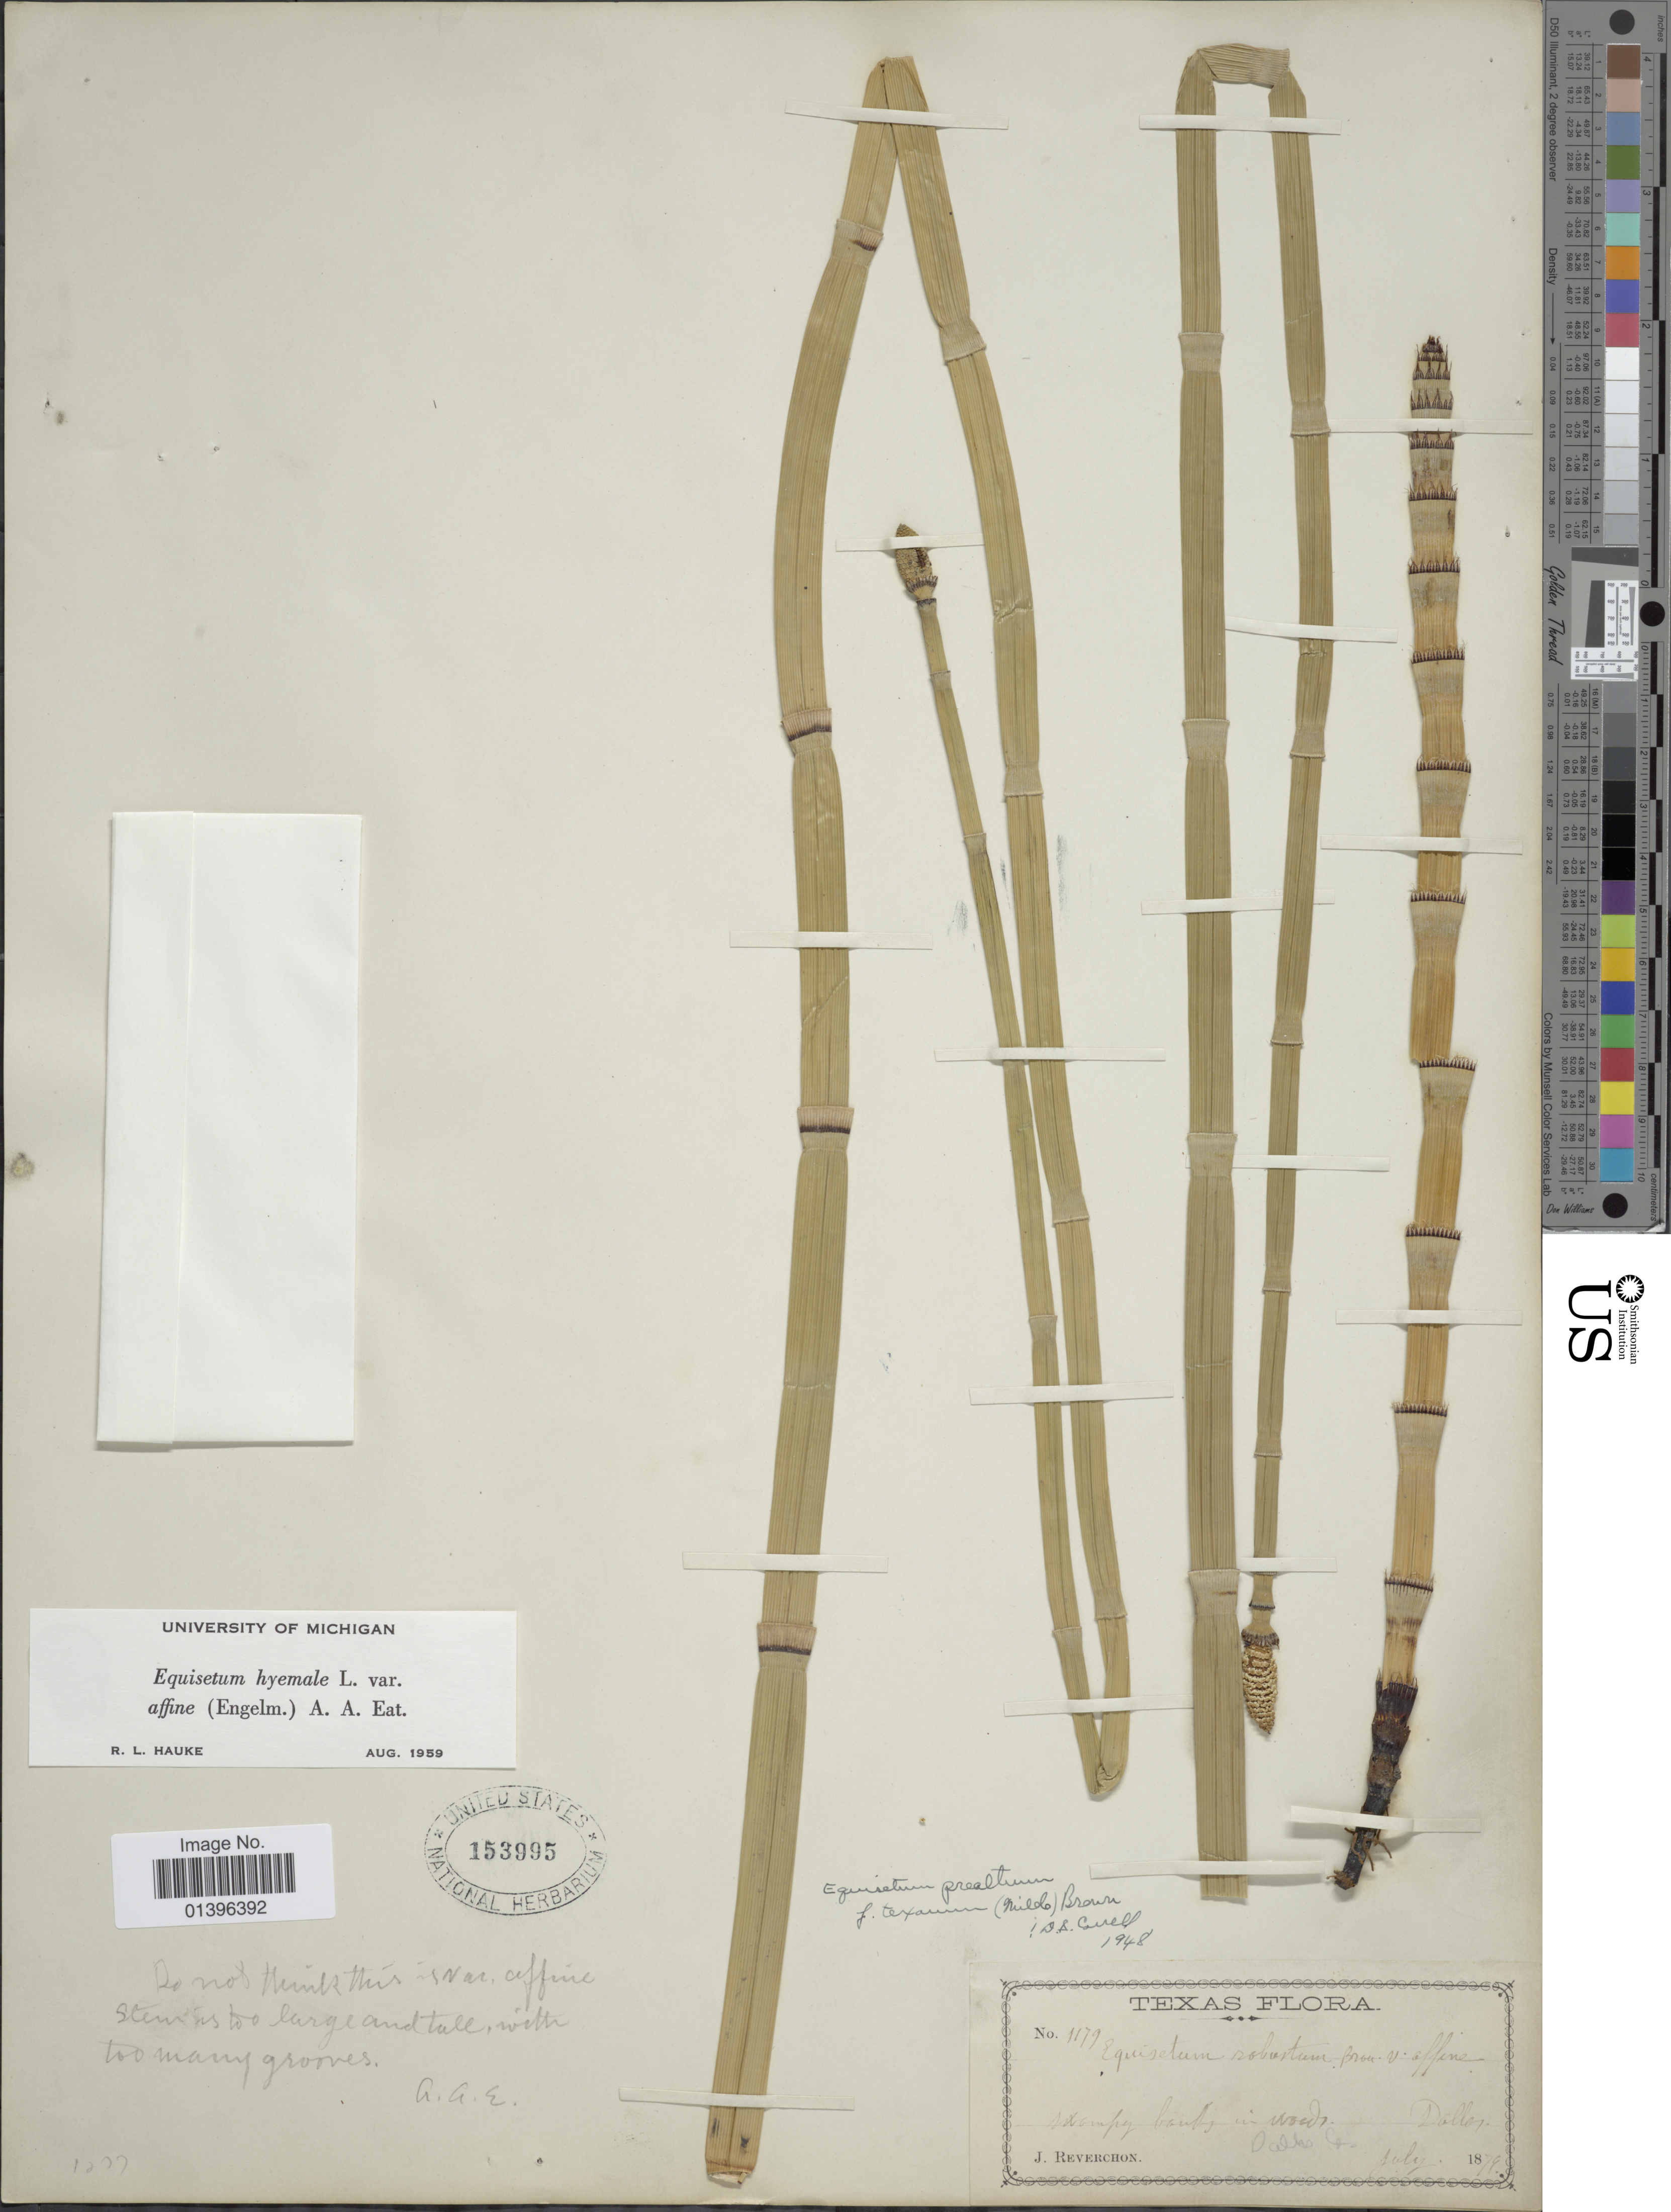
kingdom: Plantae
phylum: Tracheophyta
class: Polypodiopsida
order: Equisetales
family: Equisetaceae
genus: Equisetum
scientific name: Equisetum hyemale var. affine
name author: (Engelm.) A.A. Eaton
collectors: J. Reverchon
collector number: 1179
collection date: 1874-07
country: United States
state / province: Texas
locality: Dallas, Dallas Co.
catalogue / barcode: US 153995